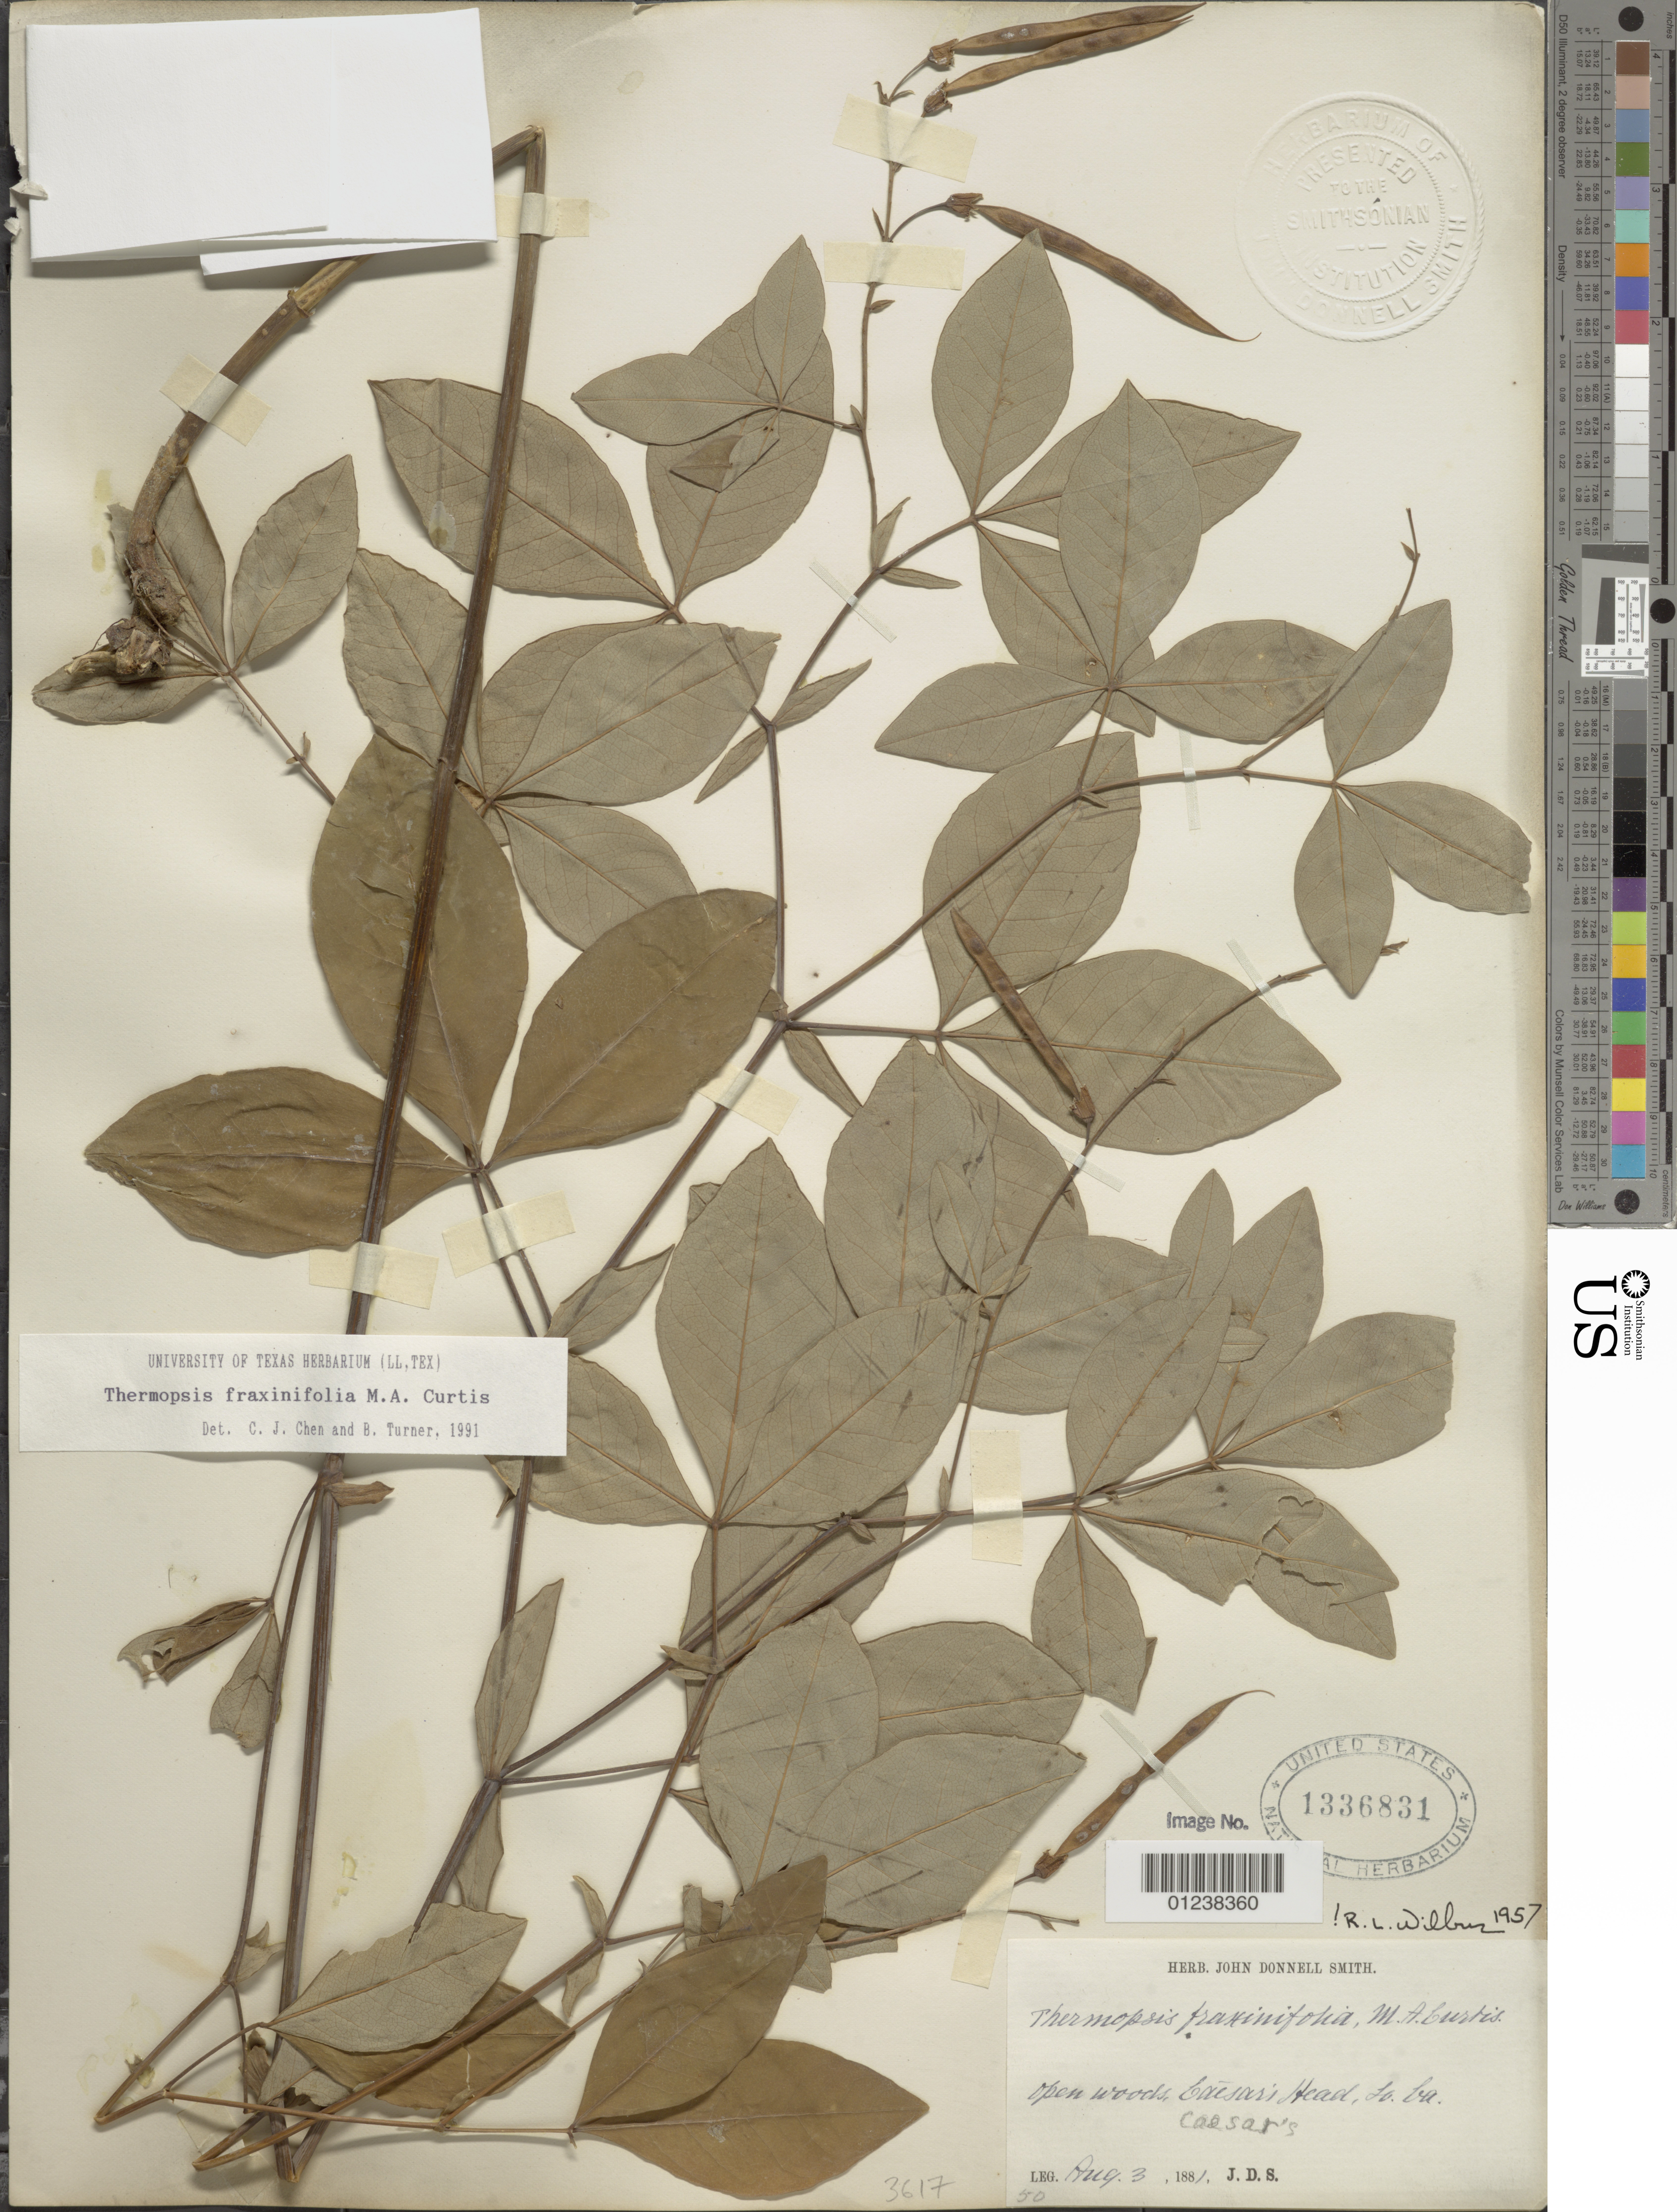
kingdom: Plantae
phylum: Tracheophyta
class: Magnoliopsida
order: Fabales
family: Fabaceae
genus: Thermopsis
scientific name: Thermopsis fraxinifolia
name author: M.A. Curtis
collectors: J. Donnell Smith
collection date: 1881-08-03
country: United States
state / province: South Carolina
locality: Open woods, Caesar's Head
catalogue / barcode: US 1336831